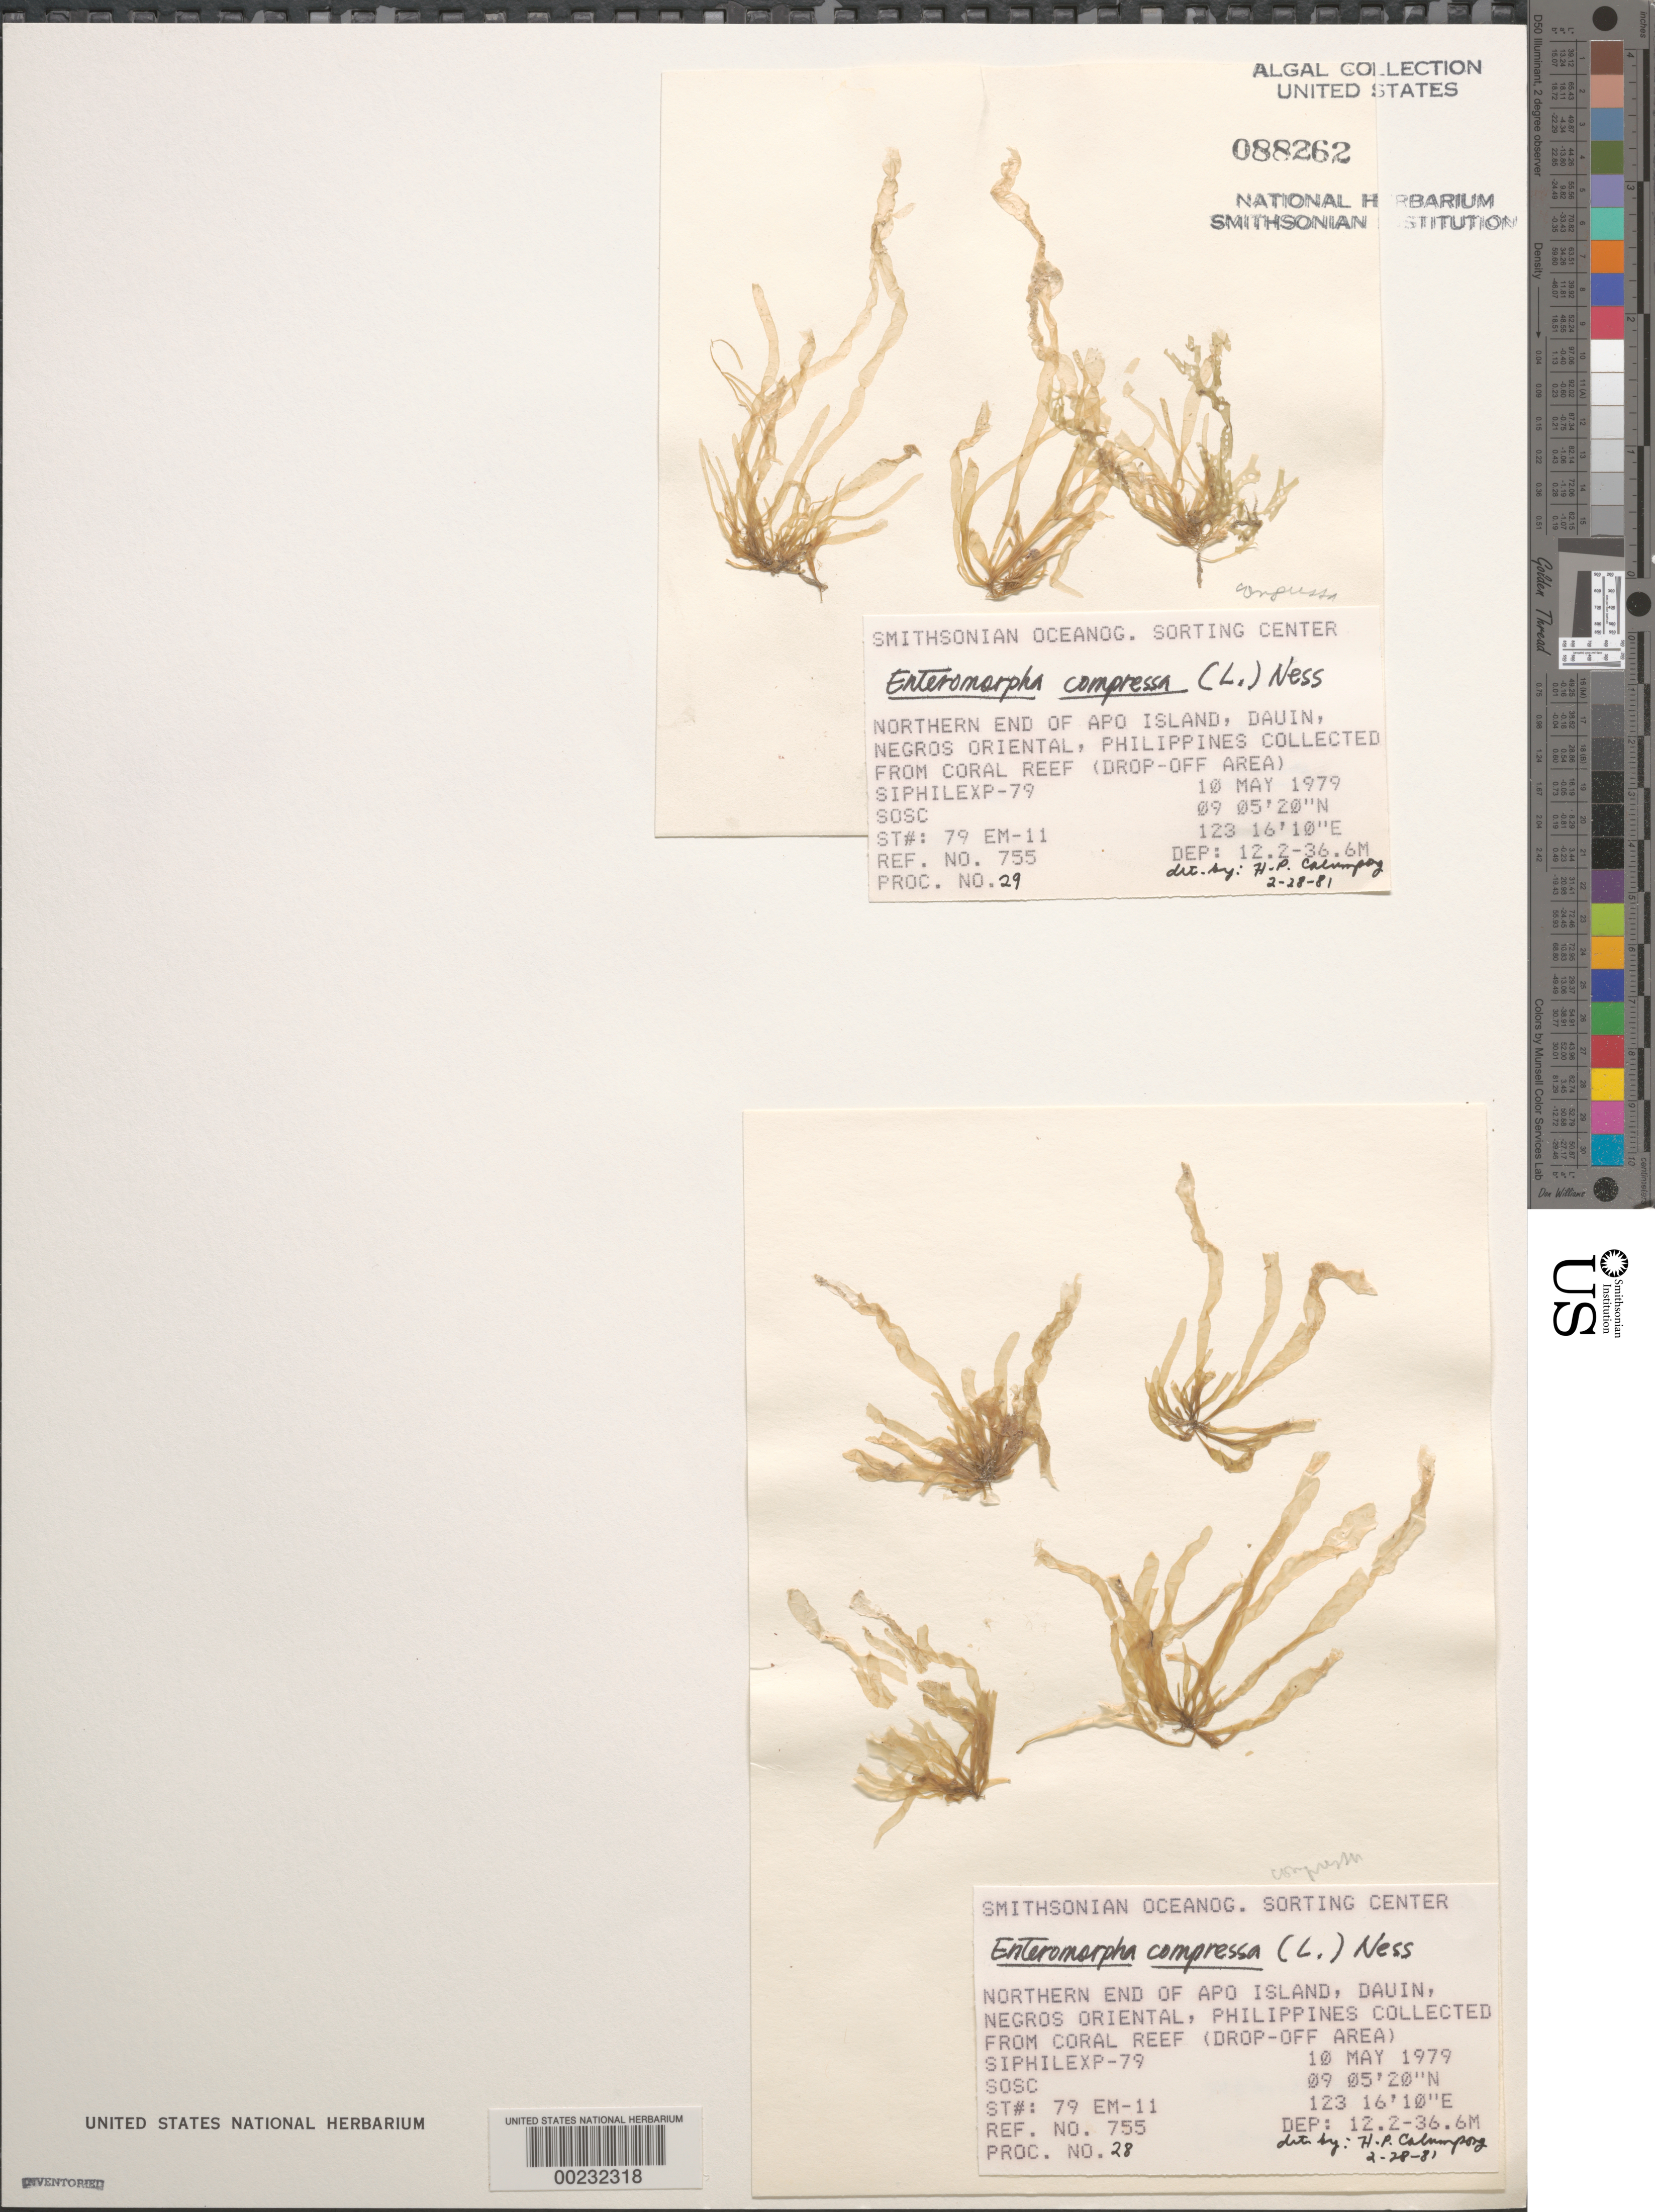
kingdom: Plantae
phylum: Chlorophyta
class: Ulvophyceae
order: Ulvales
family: Ulvaceae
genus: Ulva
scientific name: Ulva compressa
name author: L.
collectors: SOSC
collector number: Station 79 Em-11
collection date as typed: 10 May 1979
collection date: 1979-05-10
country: Philippines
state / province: Central Visayas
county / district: Negros Oriental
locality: Apo island, dauin, negros oriental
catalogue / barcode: US 88262